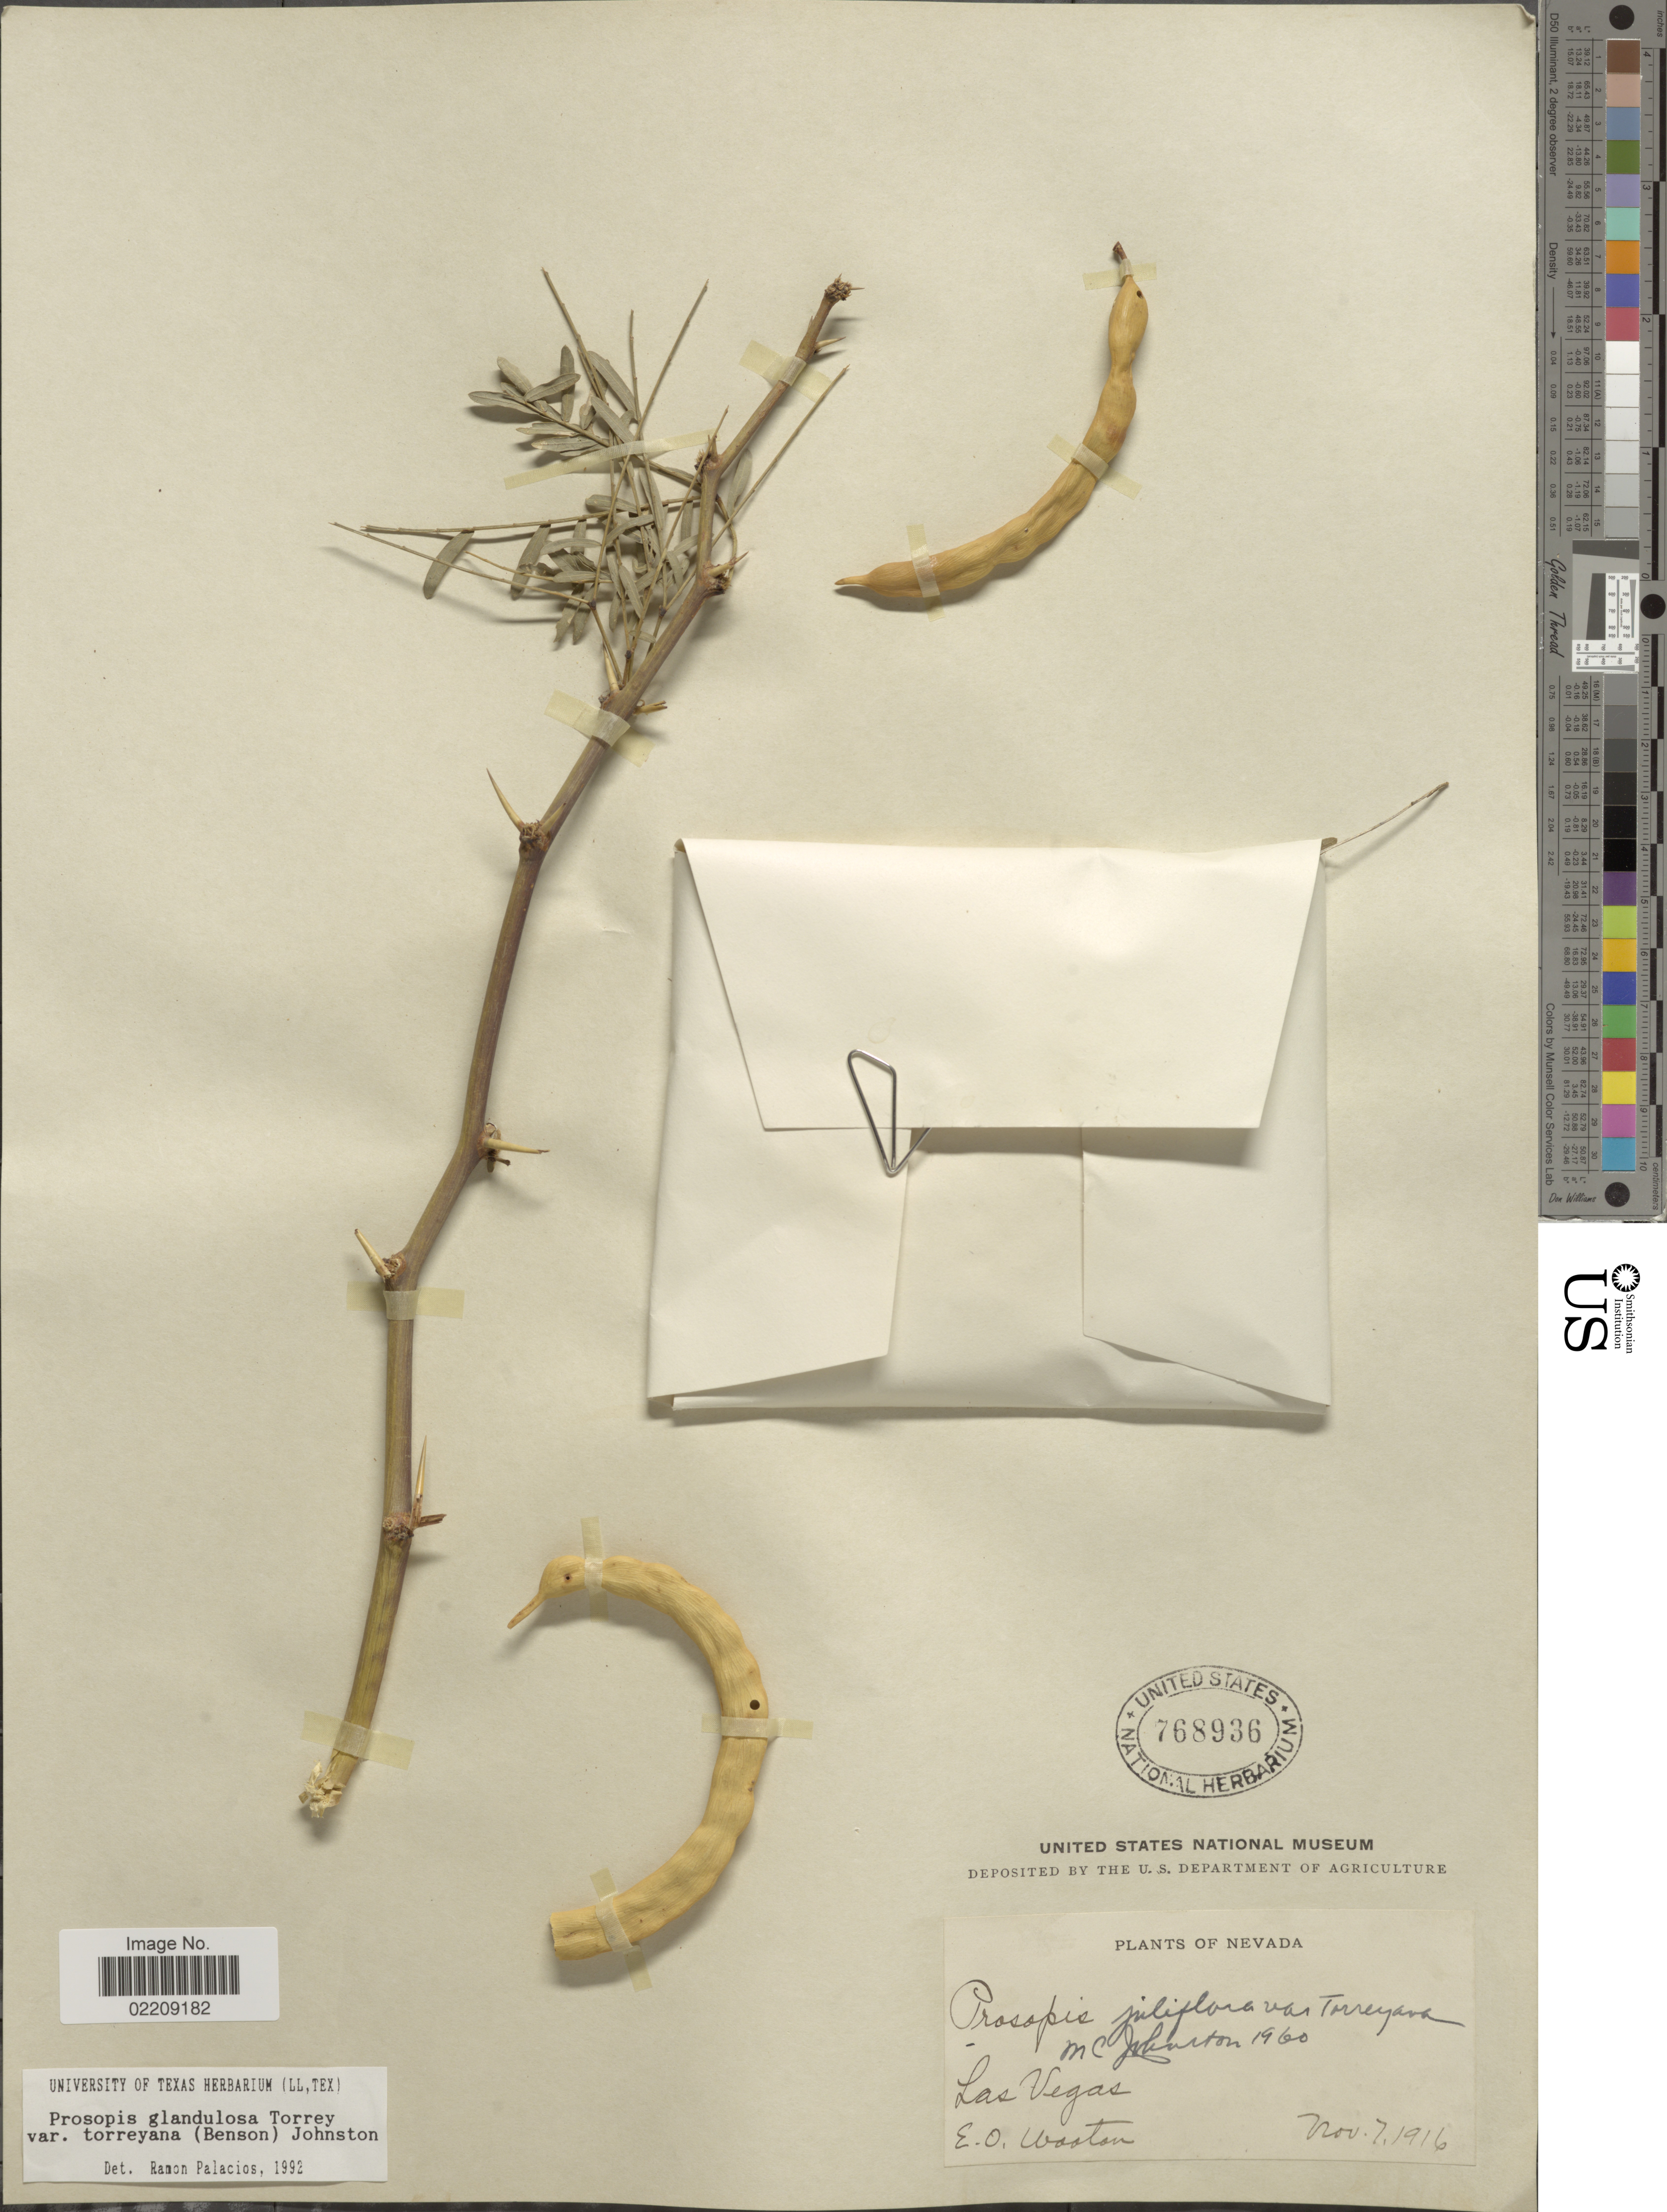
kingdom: Plantae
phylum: Tracheophyta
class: Magnoliopsida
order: Fabales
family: Fabaceae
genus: Neltuma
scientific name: Neltuma odorata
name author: (Torr. & Frém.) C. E. Hughes & G.P. Lewis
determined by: Strong, Mark T., (BOT), Smithsonian Institution - National Museum of Natural History (UNITED STATES)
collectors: E. O. Wooton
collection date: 1916-11-07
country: United States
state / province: Nevada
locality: Las Vegas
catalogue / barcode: US 768936